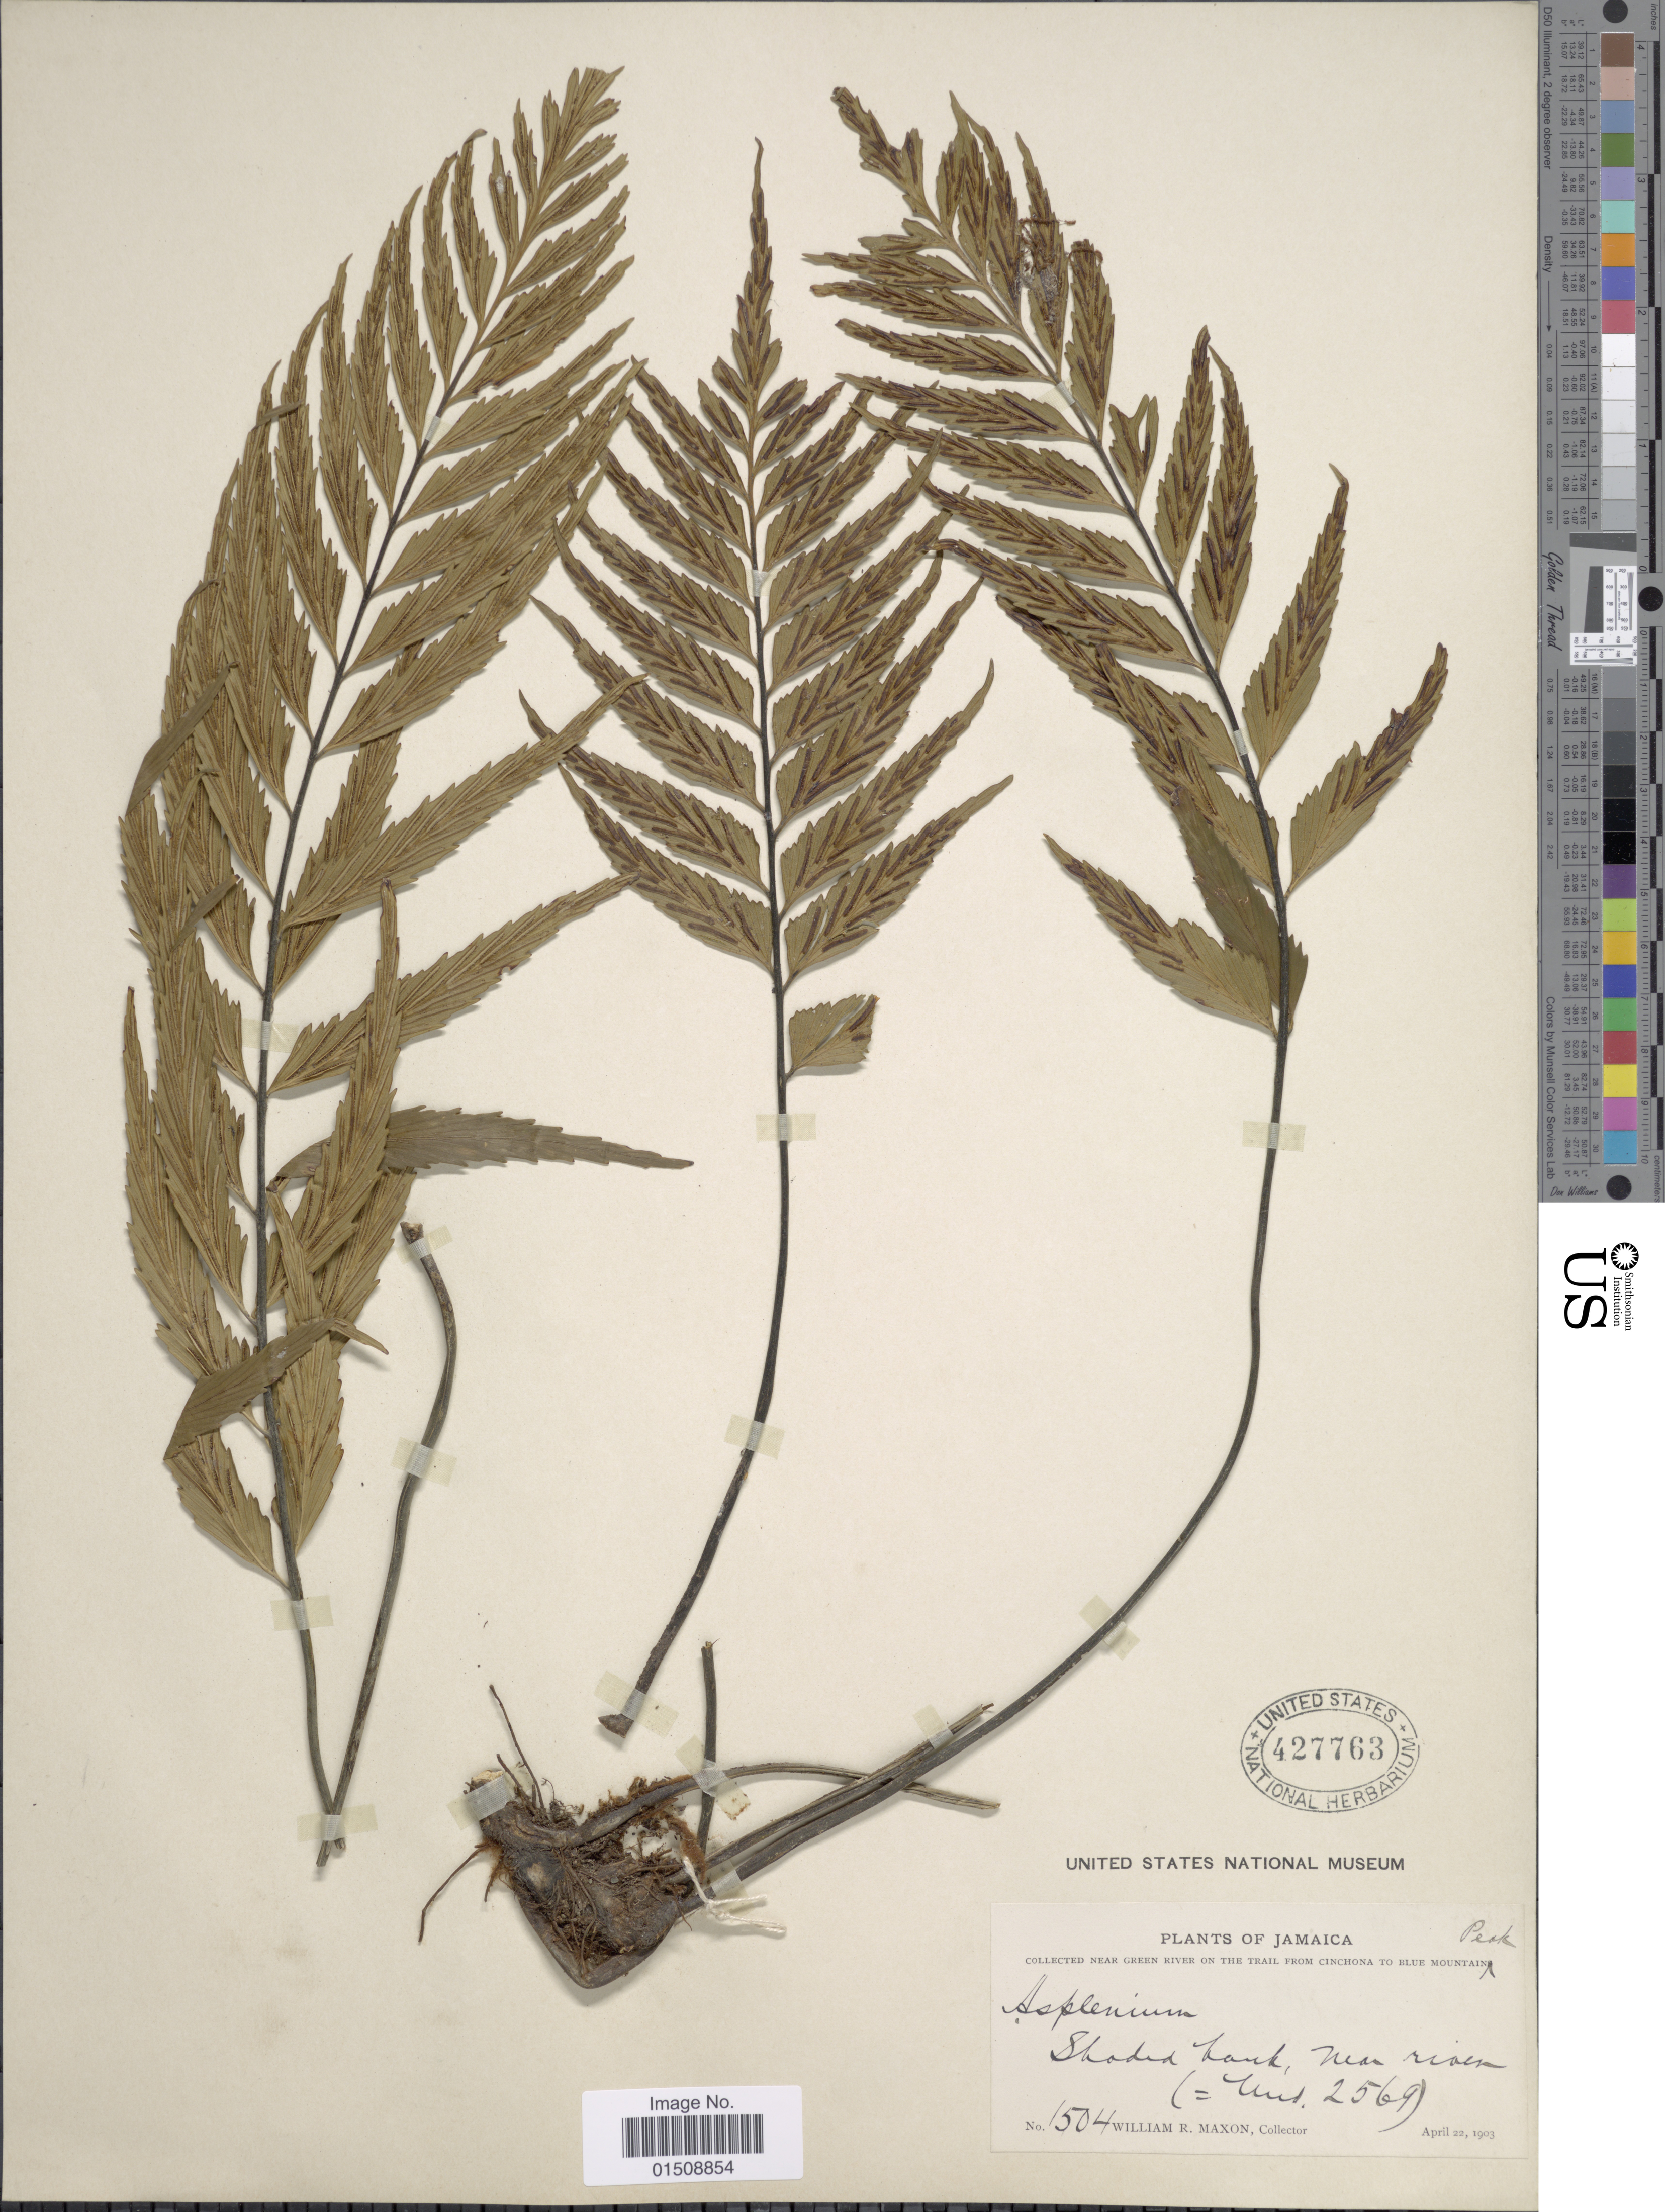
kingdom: Plantae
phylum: Tracheophyta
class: Polypodiopsida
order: Polypodiales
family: Aspleniaceae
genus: Asplenium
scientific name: Asplenium erosum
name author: L.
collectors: W. R. Maxon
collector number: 1504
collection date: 1903-04-22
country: Jamaica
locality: Near Green River on the trail from Cinchona to Blue Mountain Peak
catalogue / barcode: US 427763